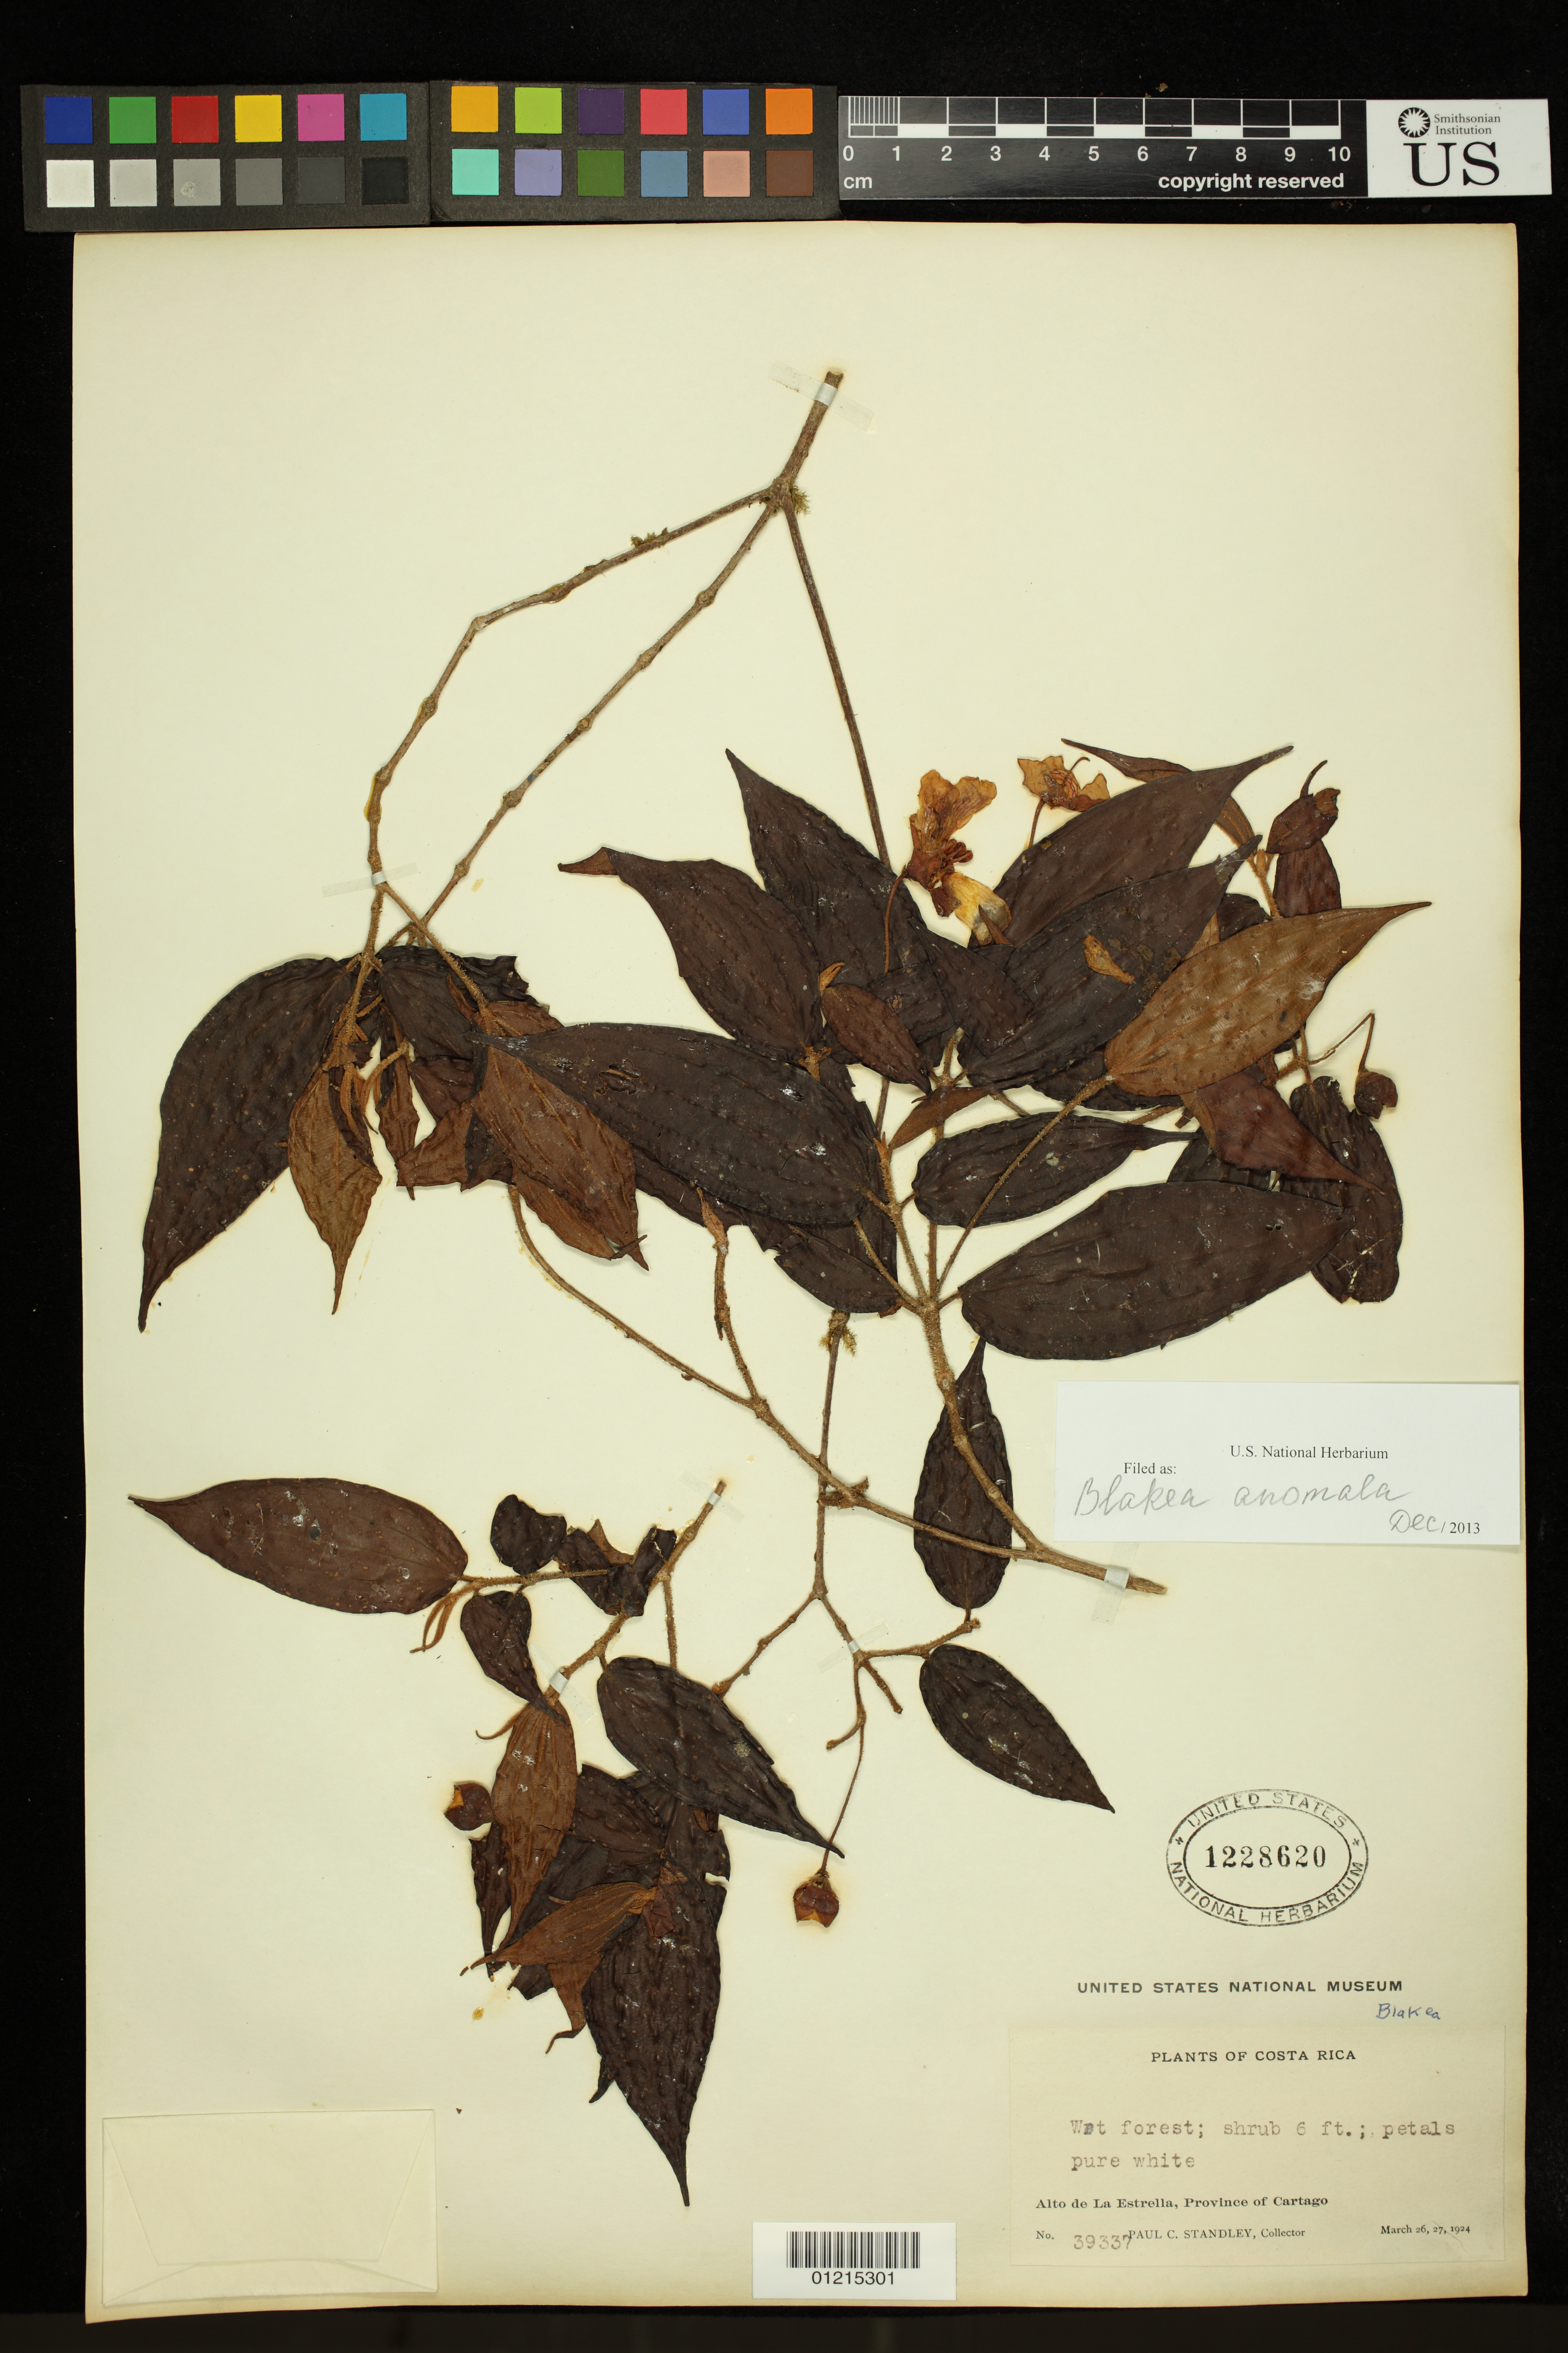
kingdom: Plantae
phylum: Tracheophyta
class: Magnoliopsida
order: Myrtales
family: Melastomataceae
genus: Blakea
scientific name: Blakea anomala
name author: Donn. Sm.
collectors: P. C. Standley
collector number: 39337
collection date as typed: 26 Mar 1924 and 27 Mar 1924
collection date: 1924-03-26,1924-03-27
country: Costa Rica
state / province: Cartago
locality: Alto de La Estrella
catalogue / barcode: US 1228620